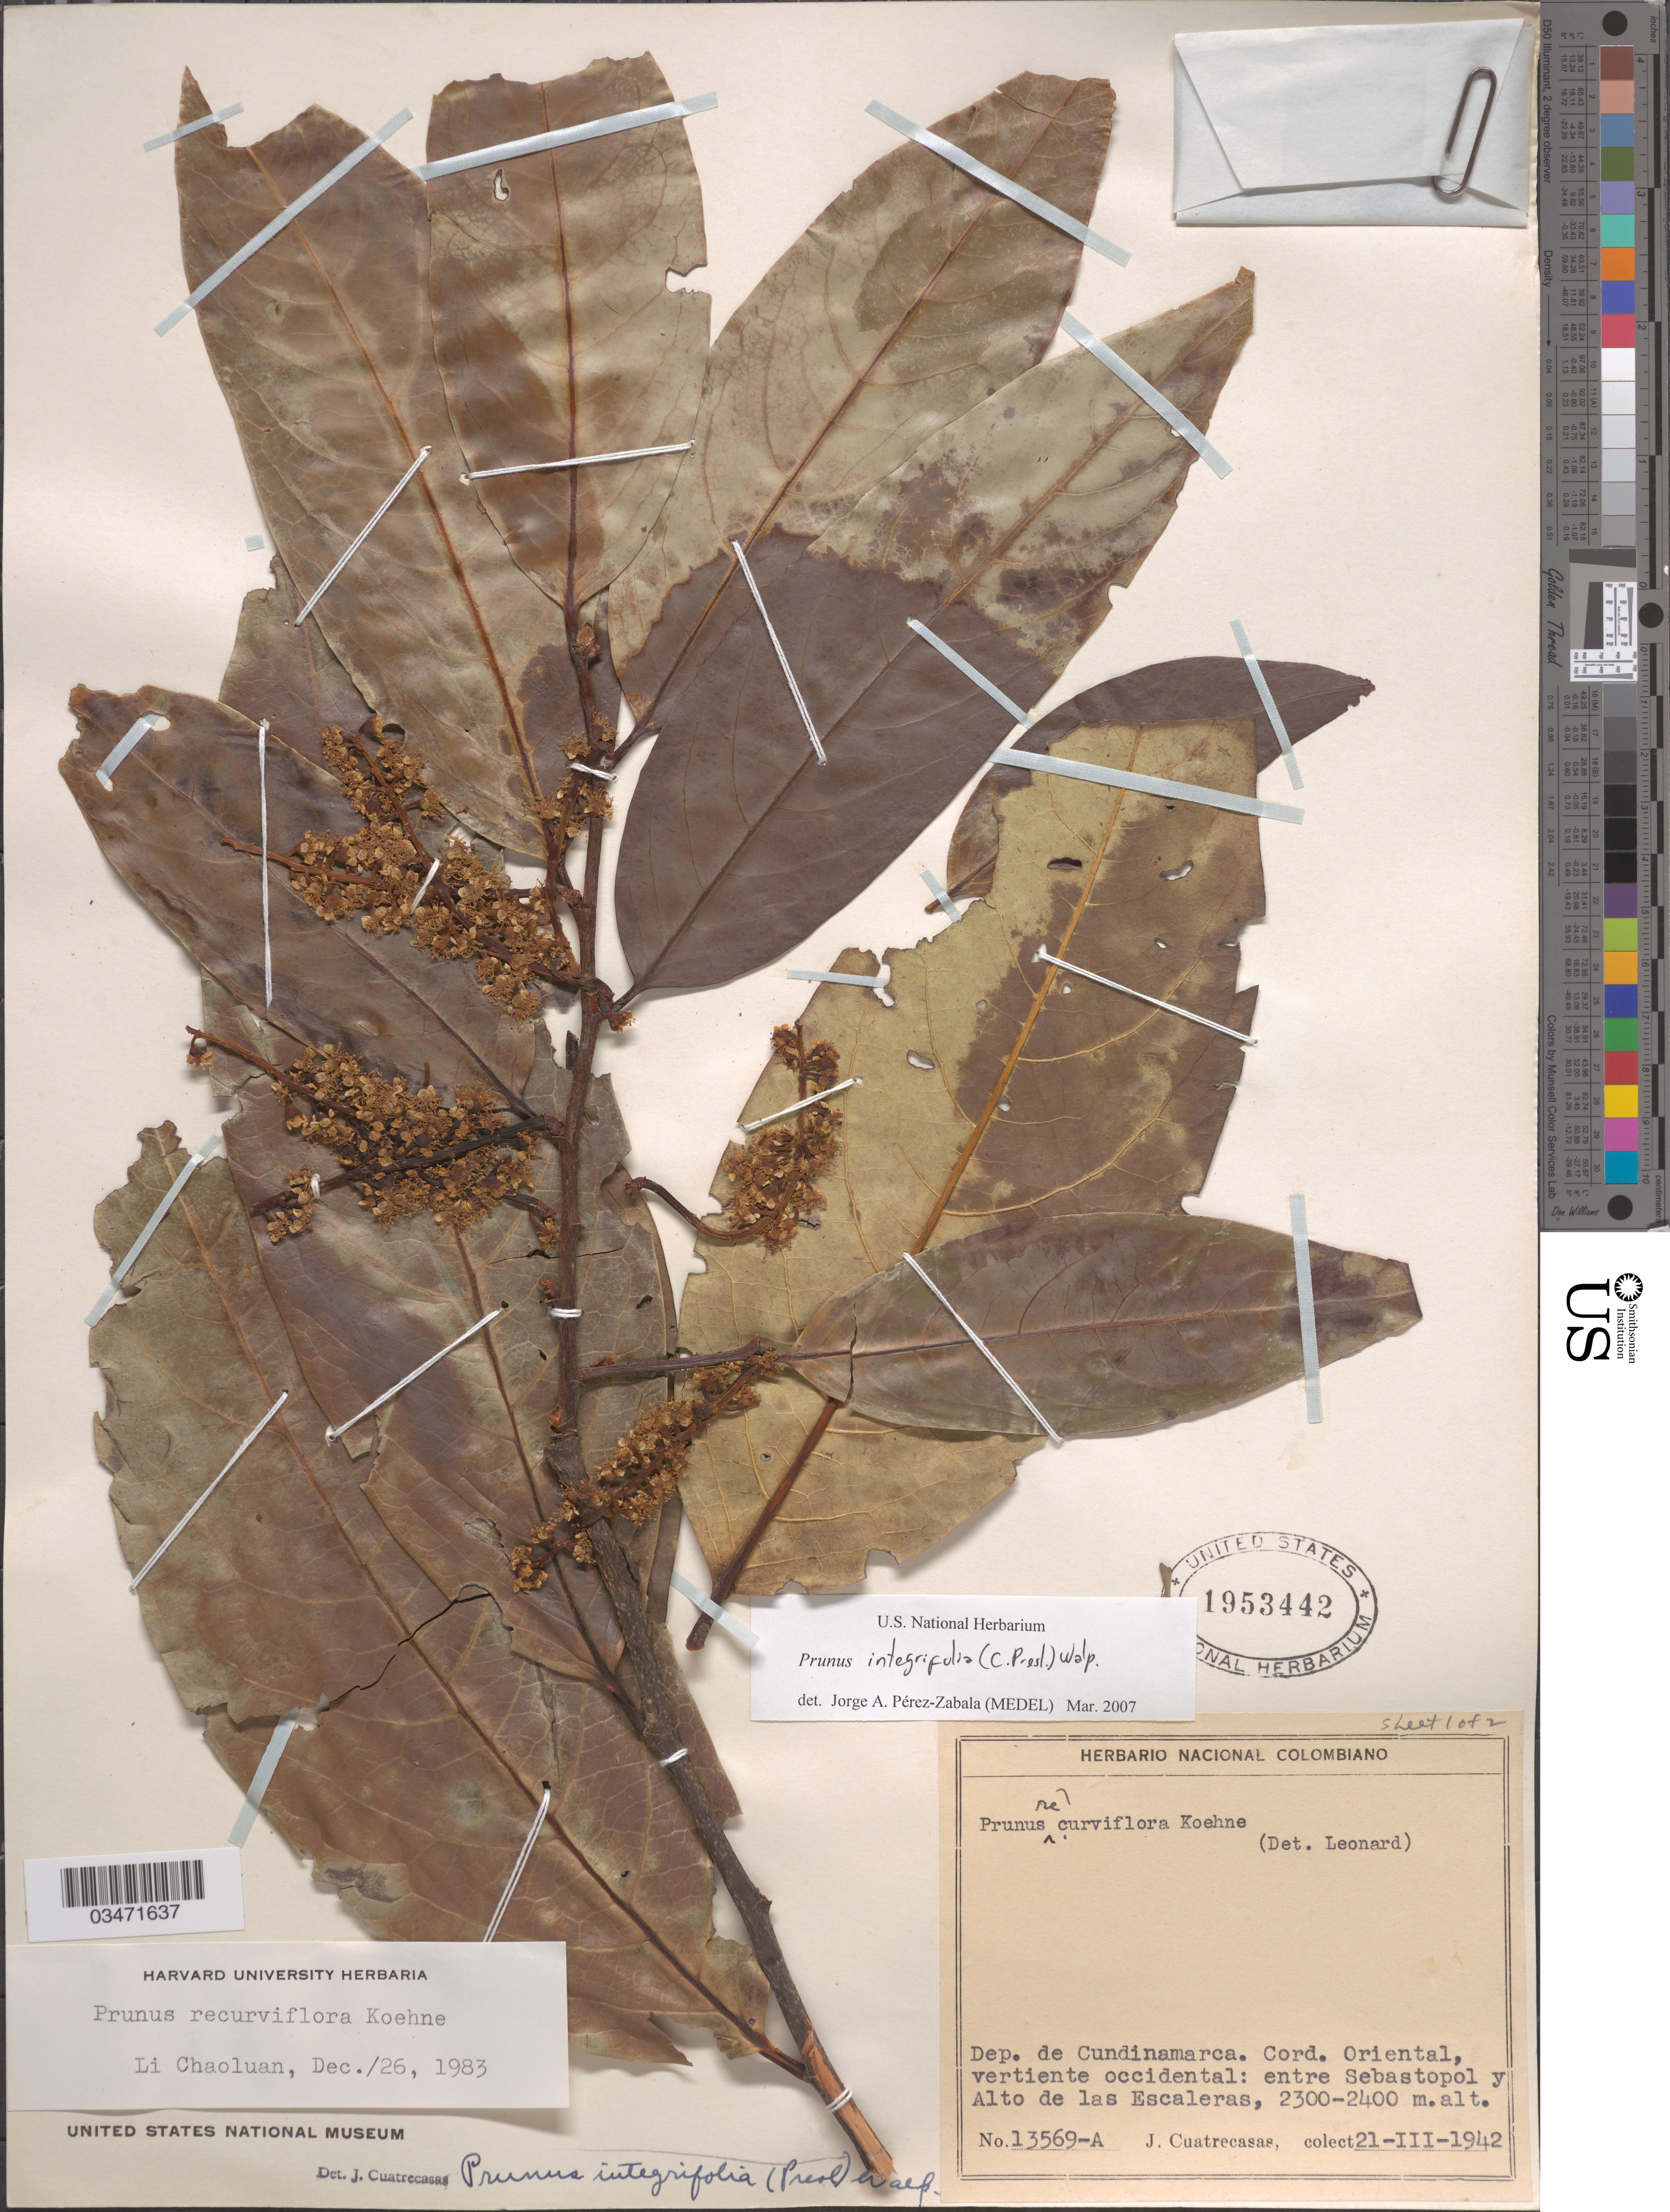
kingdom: Plantae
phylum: Tracheophyta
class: Magnoliopsida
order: Rosales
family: Rosaceae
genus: Prunus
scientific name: Prunus integrifolia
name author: (C. Presl) Walp.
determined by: Pérez-Zabala, Jorge A.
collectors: J. Cuatrecasas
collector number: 13569-A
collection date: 1942-03-21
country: Colombia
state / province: Cundinamarca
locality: Cord. Oriental, vertiente occidental; entre Sebastopol y Alto de las Escaleras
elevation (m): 2300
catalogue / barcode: US 1953442